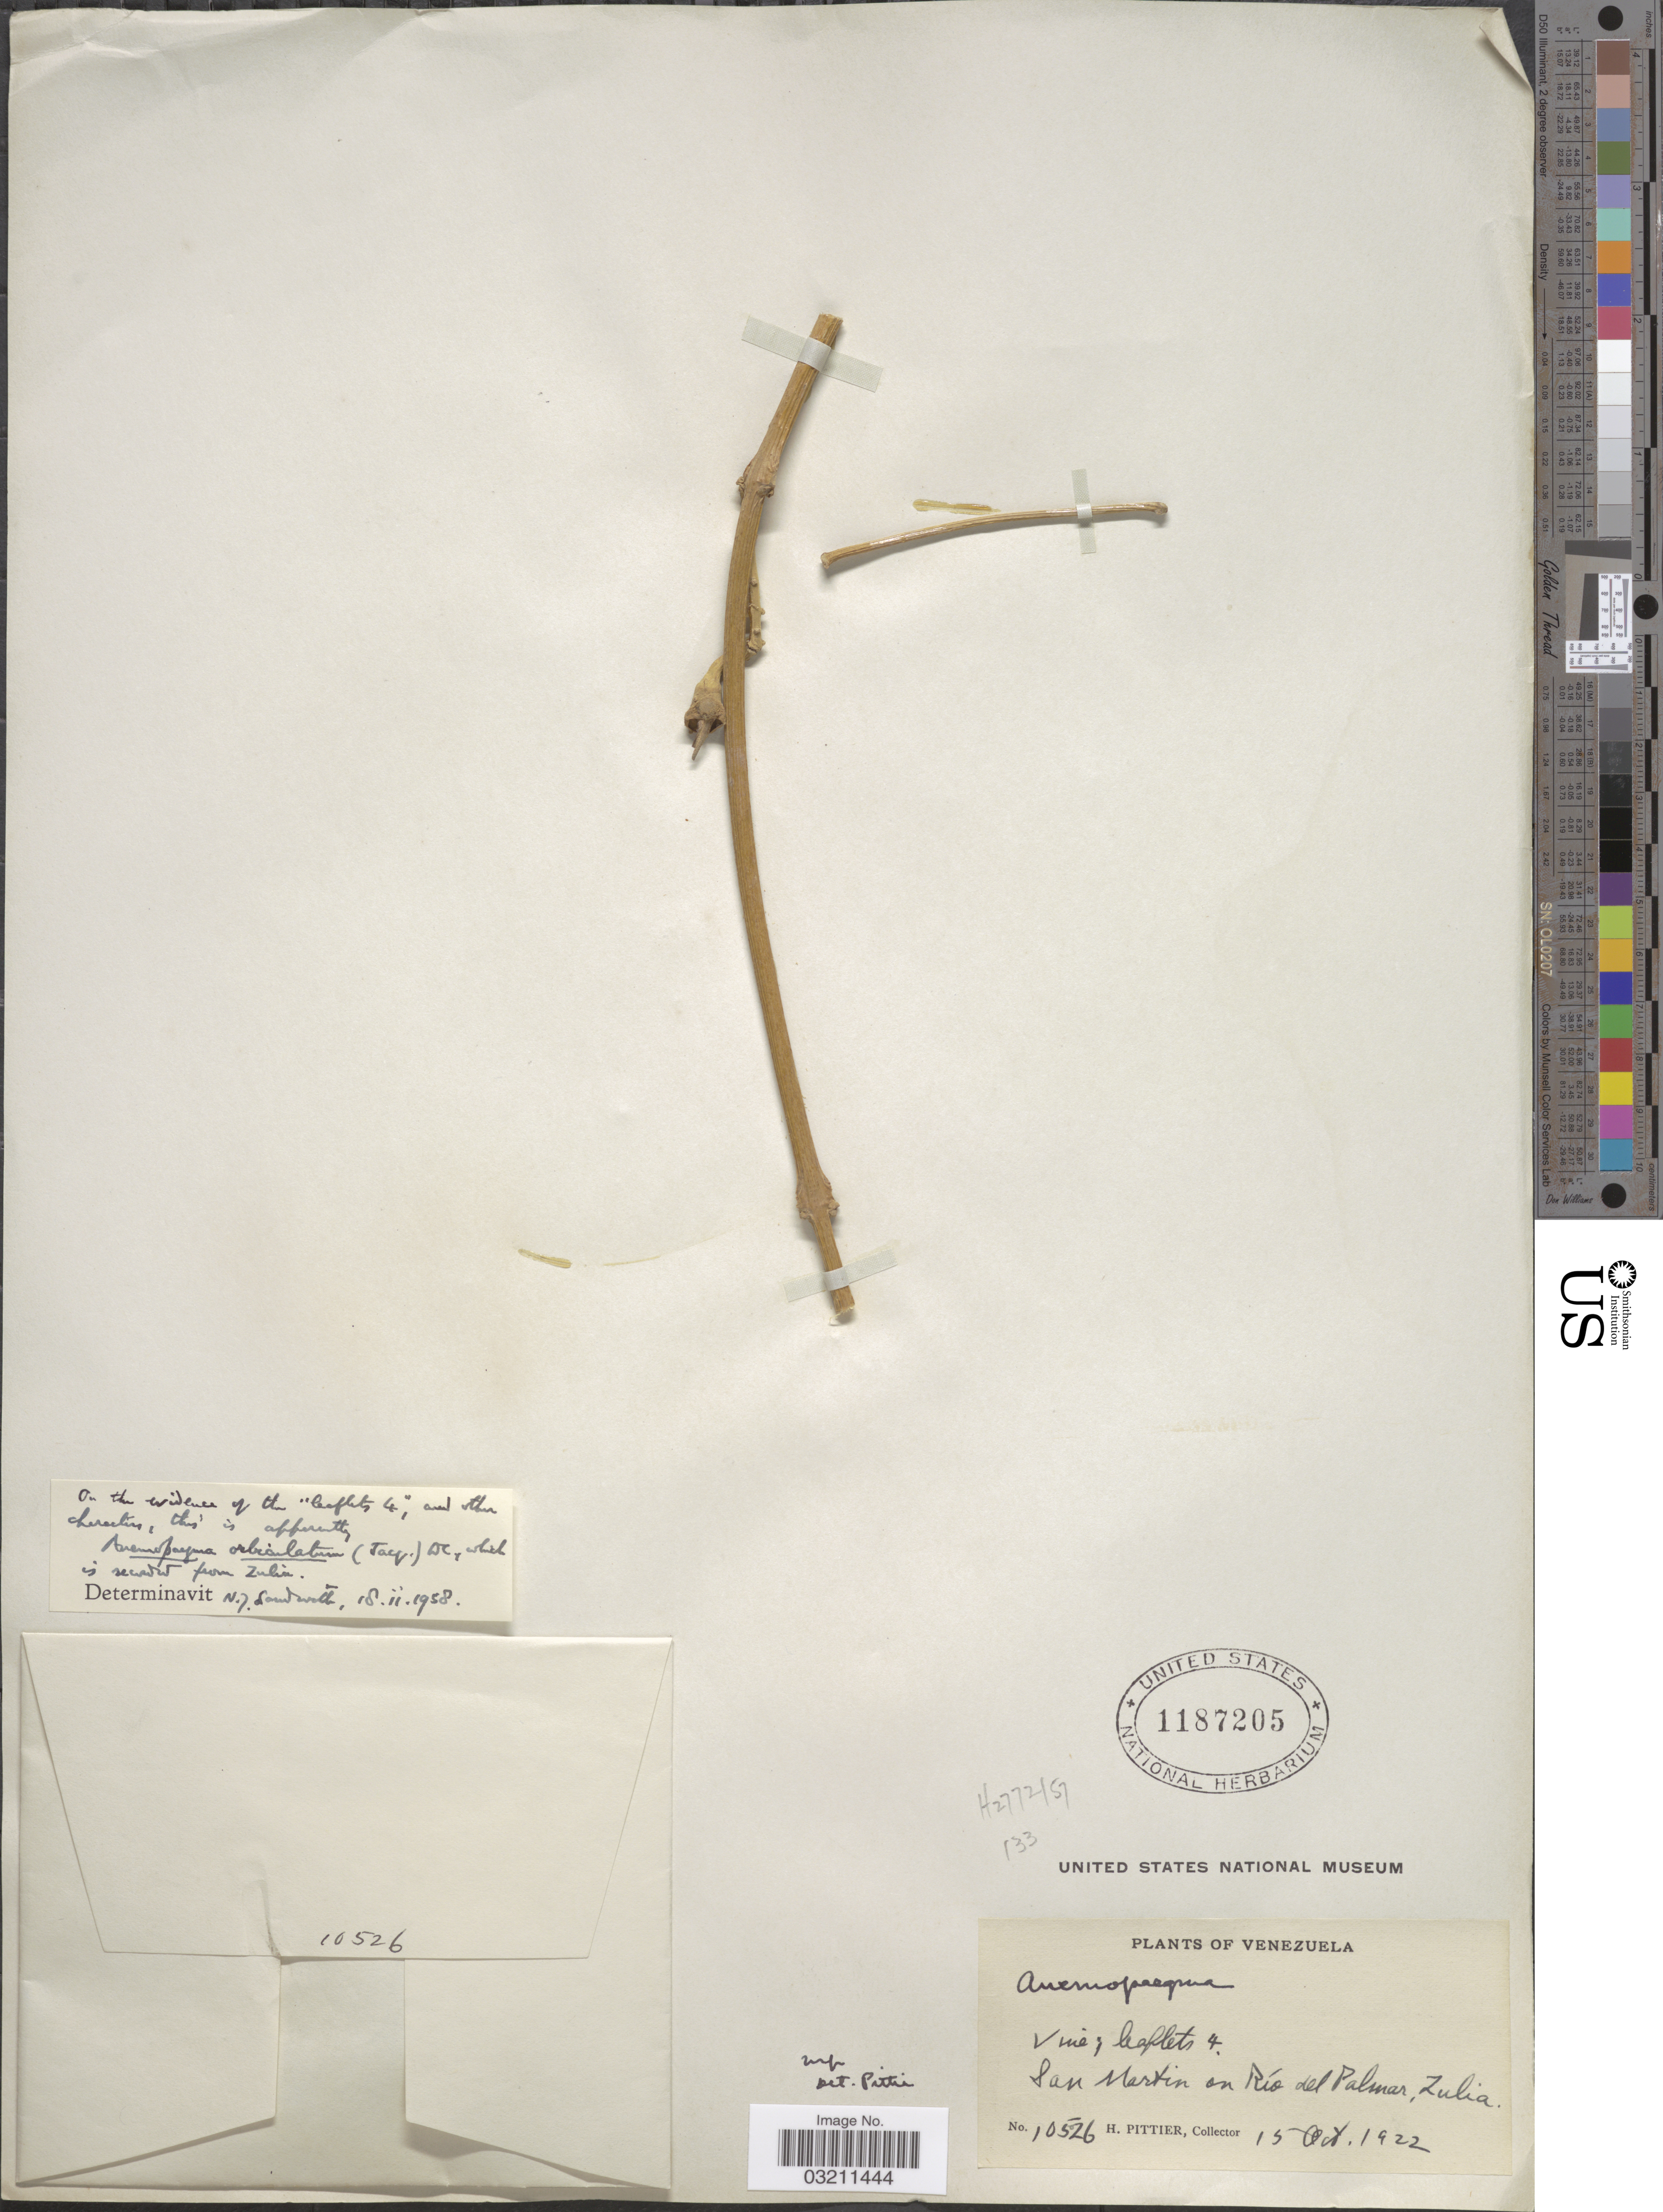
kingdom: Plantae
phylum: Tracheophyta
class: Magnoliopsida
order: Lamiales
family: Bignoniaceae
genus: Amphilophium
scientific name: Amphilophium orbiculatum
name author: (Jacq.) DC.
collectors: H. F. Pittier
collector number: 10526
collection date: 1922-10-15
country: Venezuela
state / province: Zulia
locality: San Martin on Río del Palmar.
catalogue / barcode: US 1187205